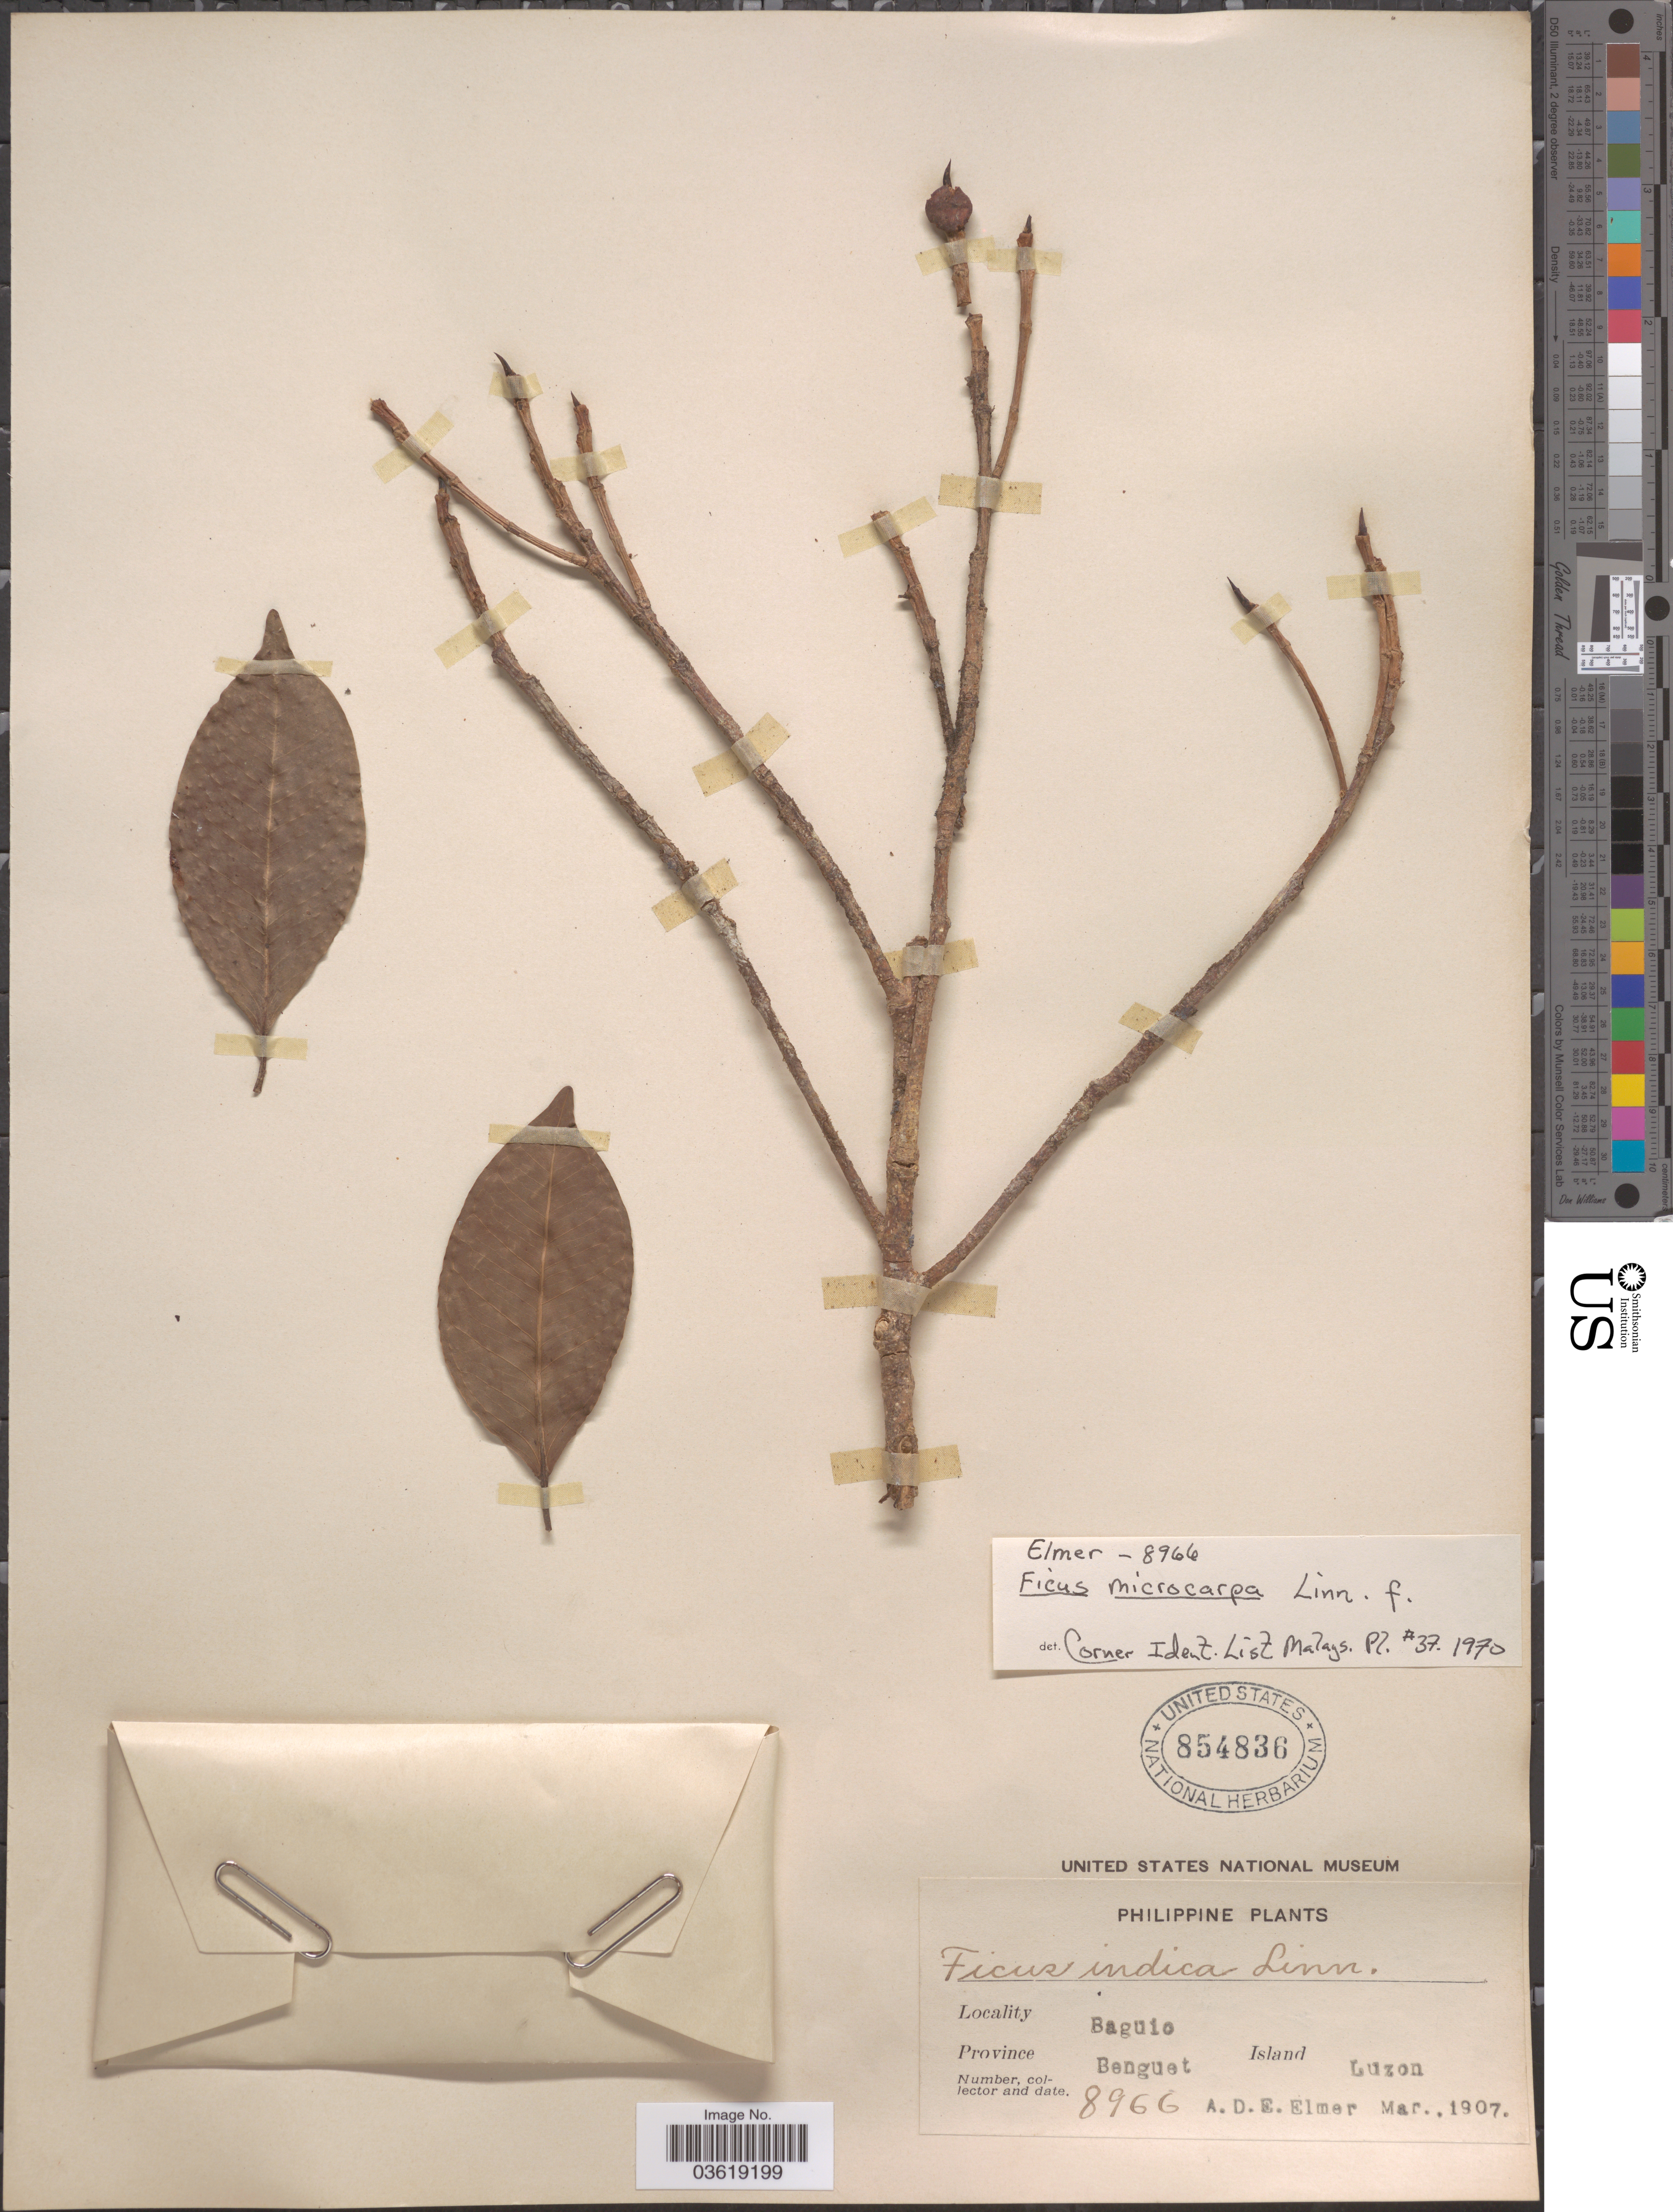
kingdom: Plantae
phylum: Tracheophyta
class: Magnoliopsida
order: Rosales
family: Moraceae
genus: Ficus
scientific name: Ficus microcarpa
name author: L. f.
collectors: A. D. E. Elmer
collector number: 8966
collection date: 1907-03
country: Philippines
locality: Philippine. Baguio. Province Benguet, Island Luzon.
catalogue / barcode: US 854836